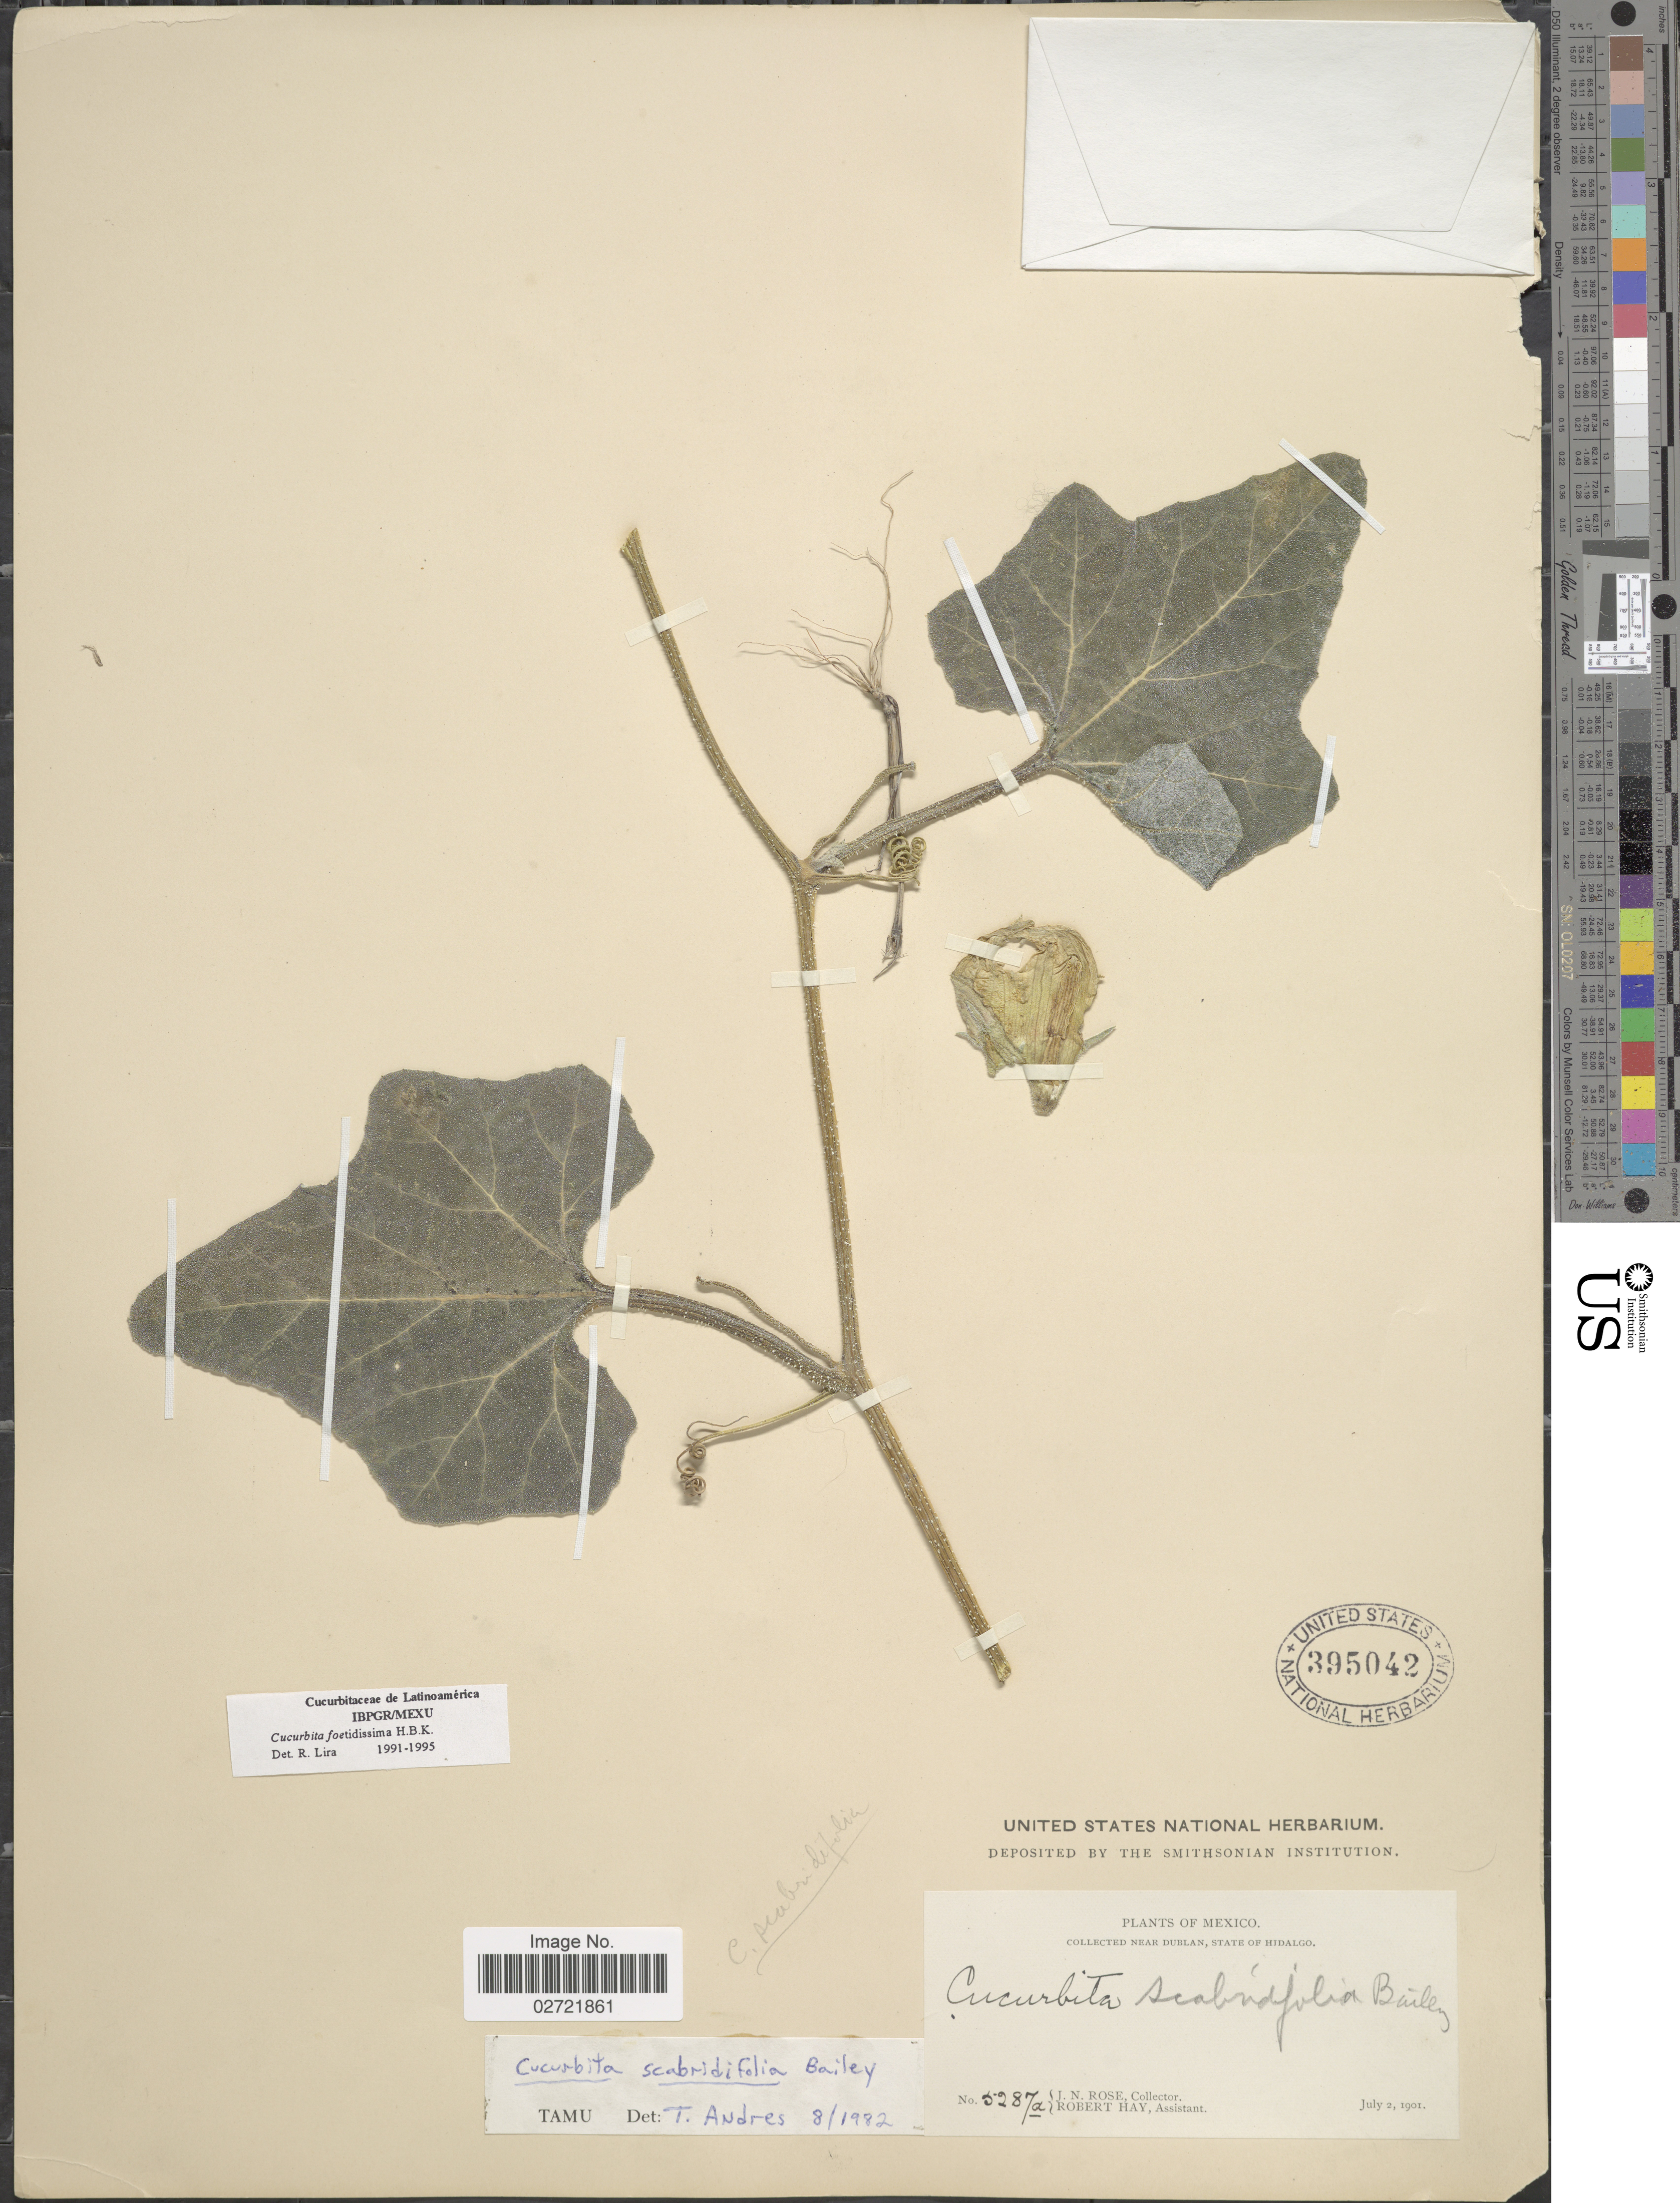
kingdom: Plantae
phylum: Tracheophyta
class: Magnoliopsida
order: Cucurbitales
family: Cucurbitaceae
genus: Cucurbita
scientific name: Cucurbita foetidissima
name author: Kunth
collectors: J. N. Rose & R. H. Hay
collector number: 5287a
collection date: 1901-07-02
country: Mexico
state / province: Hidalgo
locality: Near Dublan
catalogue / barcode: US 395042